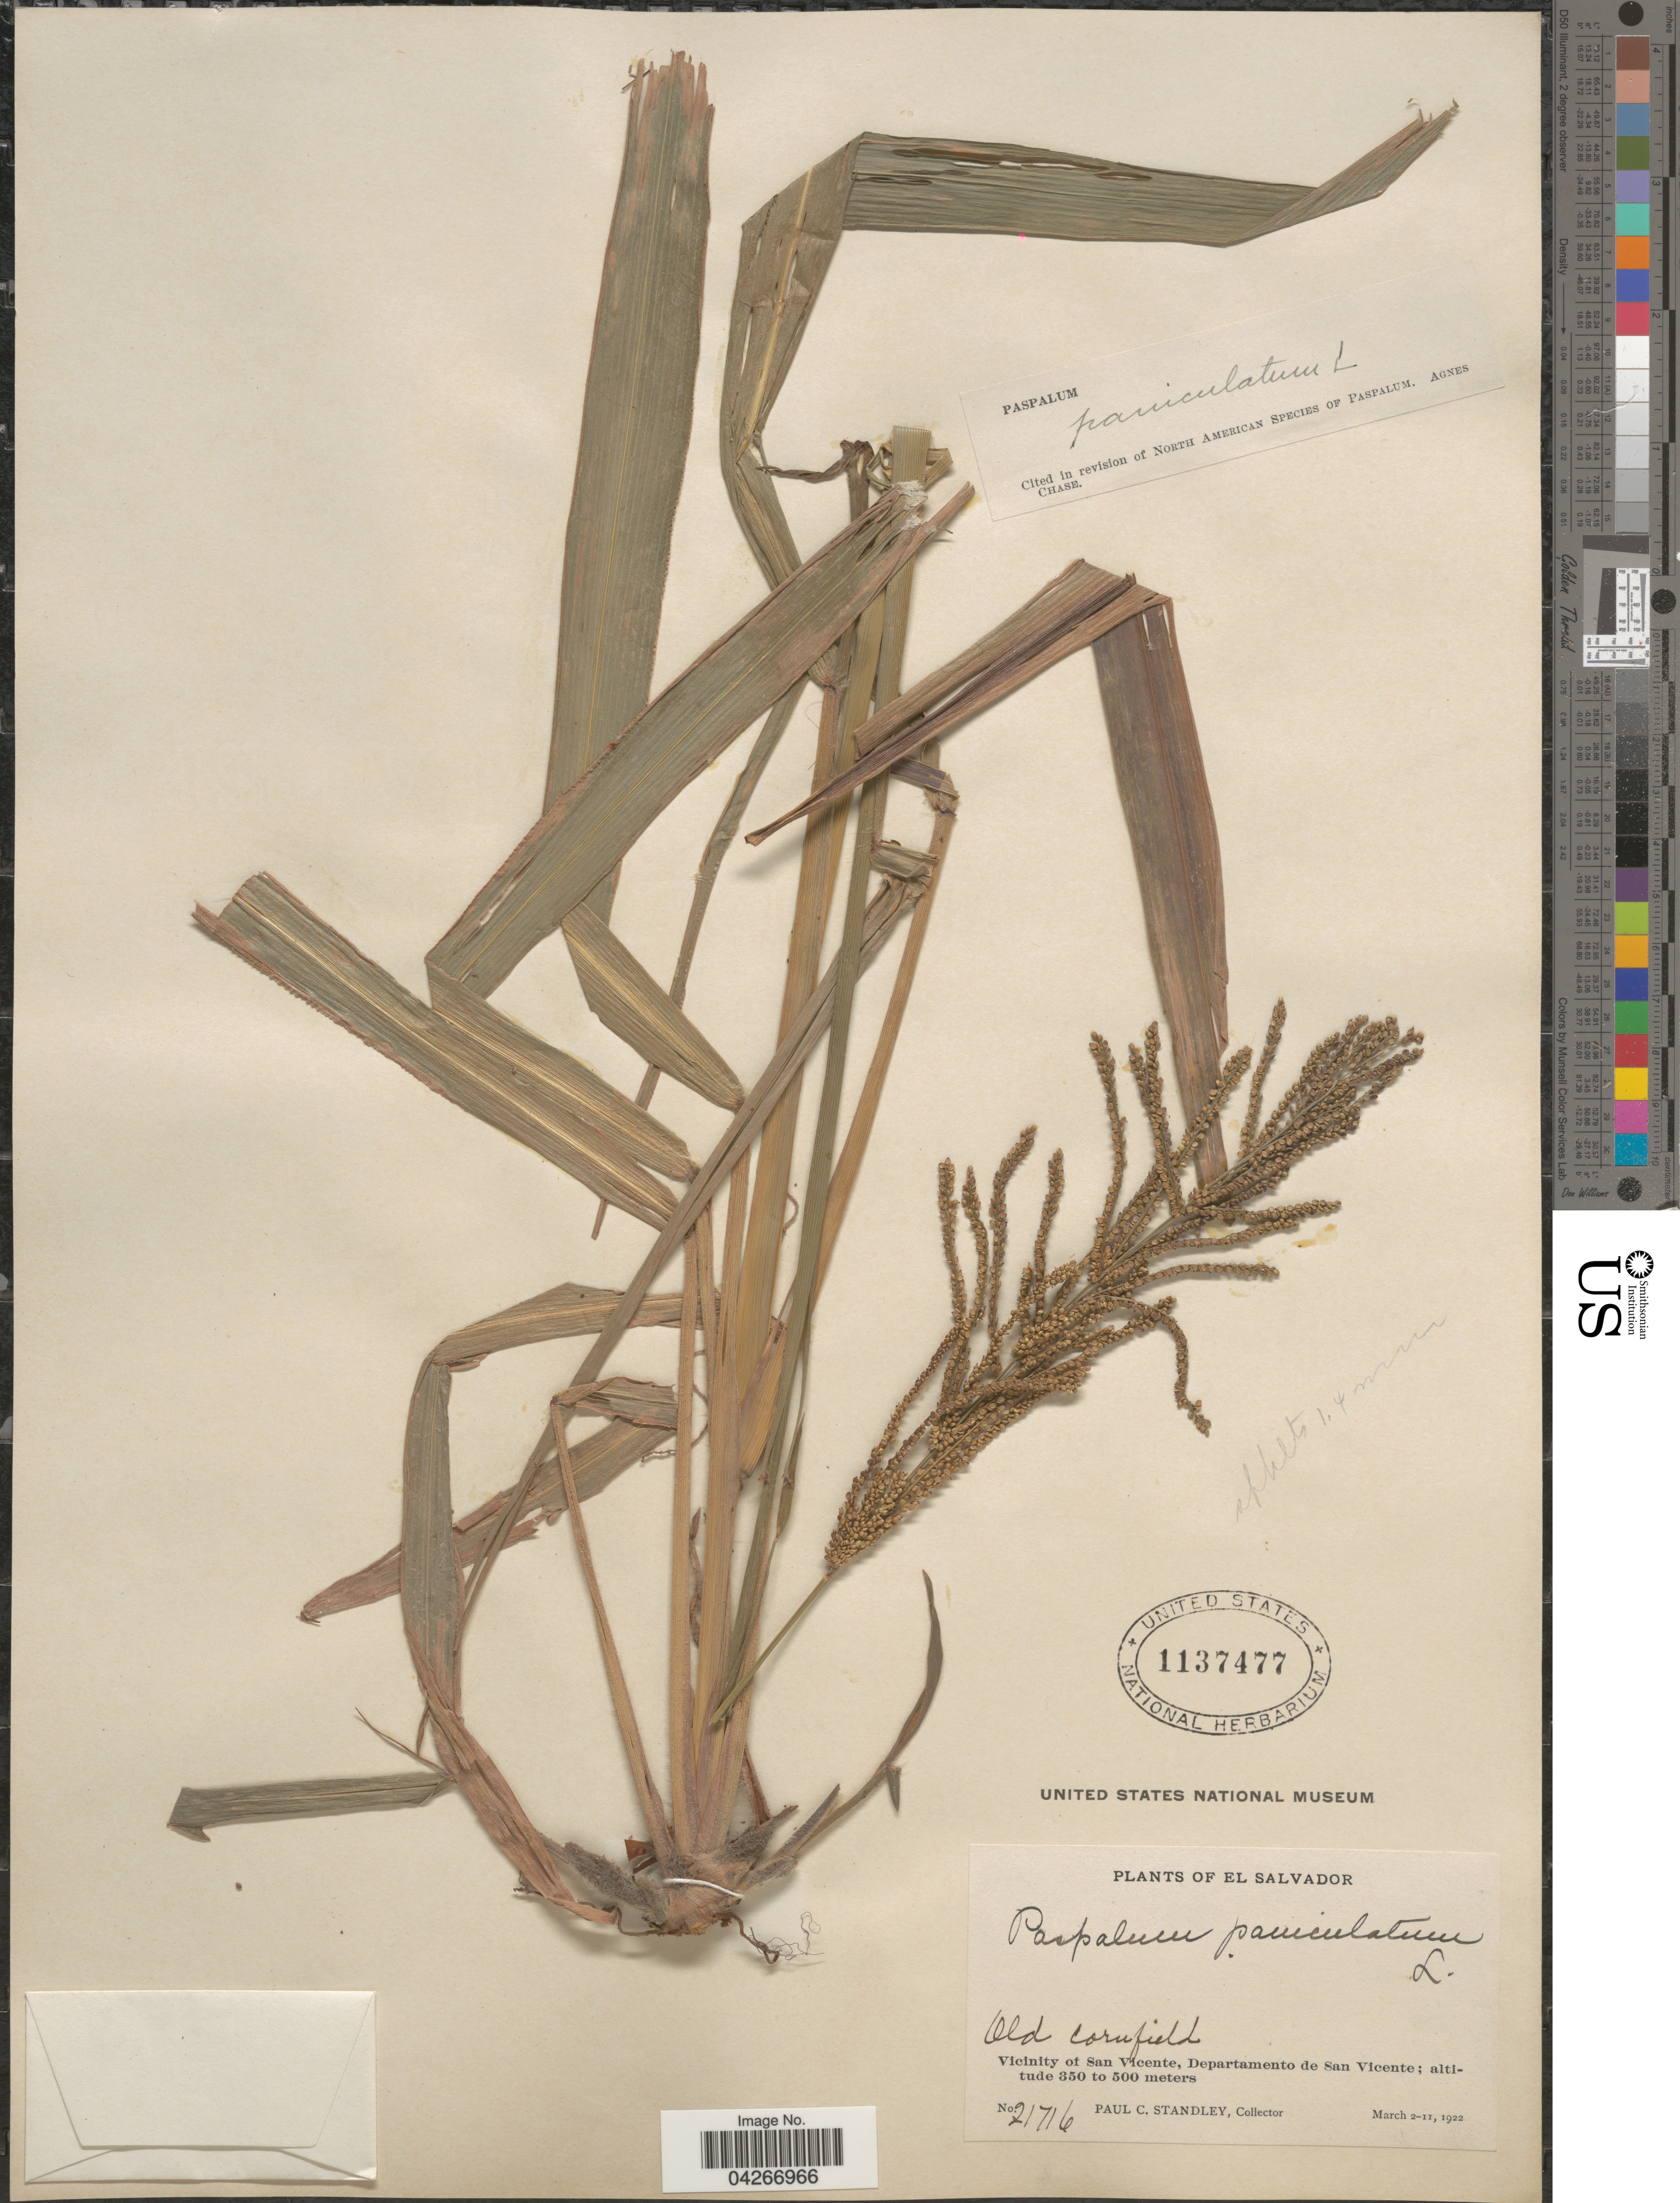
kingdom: Plantae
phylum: Tracheophyta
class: Liliopsida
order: Poales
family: Poaceae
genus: Paspalum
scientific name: Paspalum paniculatum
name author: L.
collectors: P. C. Standley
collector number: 21716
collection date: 1922-03-02/1922-03-11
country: El Salvador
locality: Old cornfield. Vicinity of San Vicente, Departamento de San Vicente.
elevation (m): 350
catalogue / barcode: US 1137477